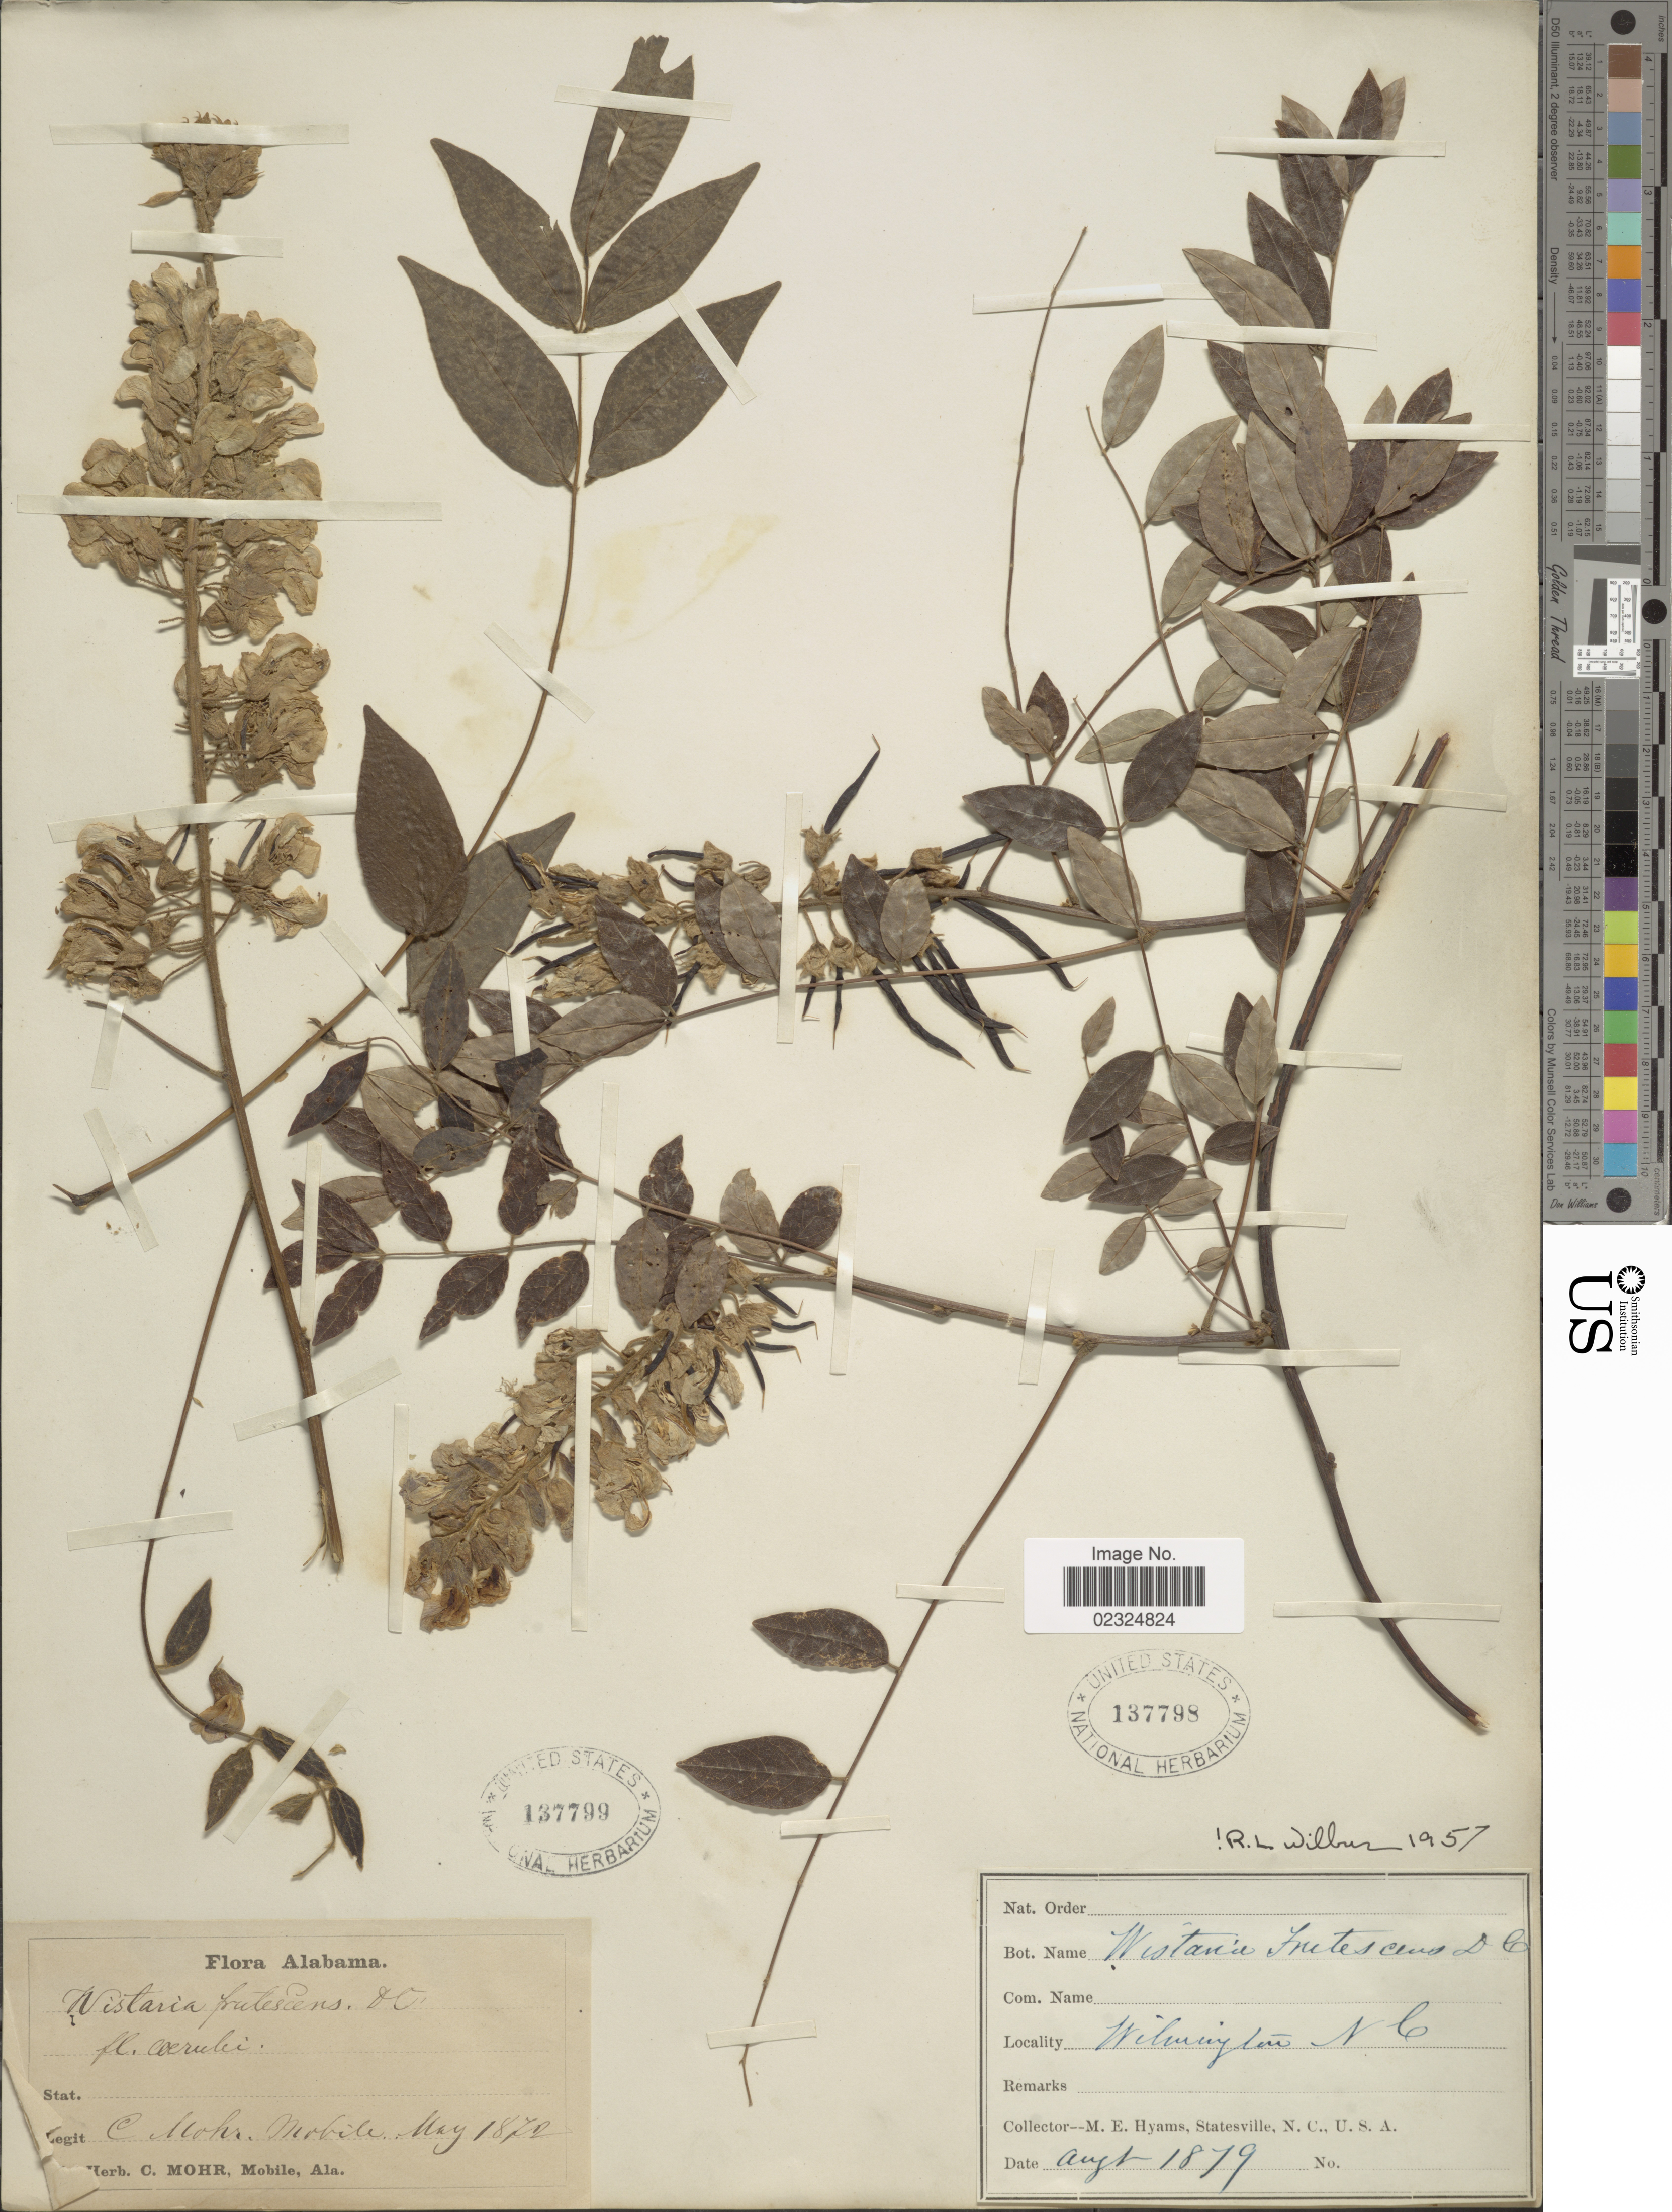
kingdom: Plantae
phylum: Tracheophyta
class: Magnoliopsida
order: Fabales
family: Fabaceae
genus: Wisteria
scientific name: Wisteria frutescens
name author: (L.) Poir.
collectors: C. T. Mohr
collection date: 1872-05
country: United States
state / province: Alabama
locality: Mobile. [unsure placement]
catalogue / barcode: US 137799-2